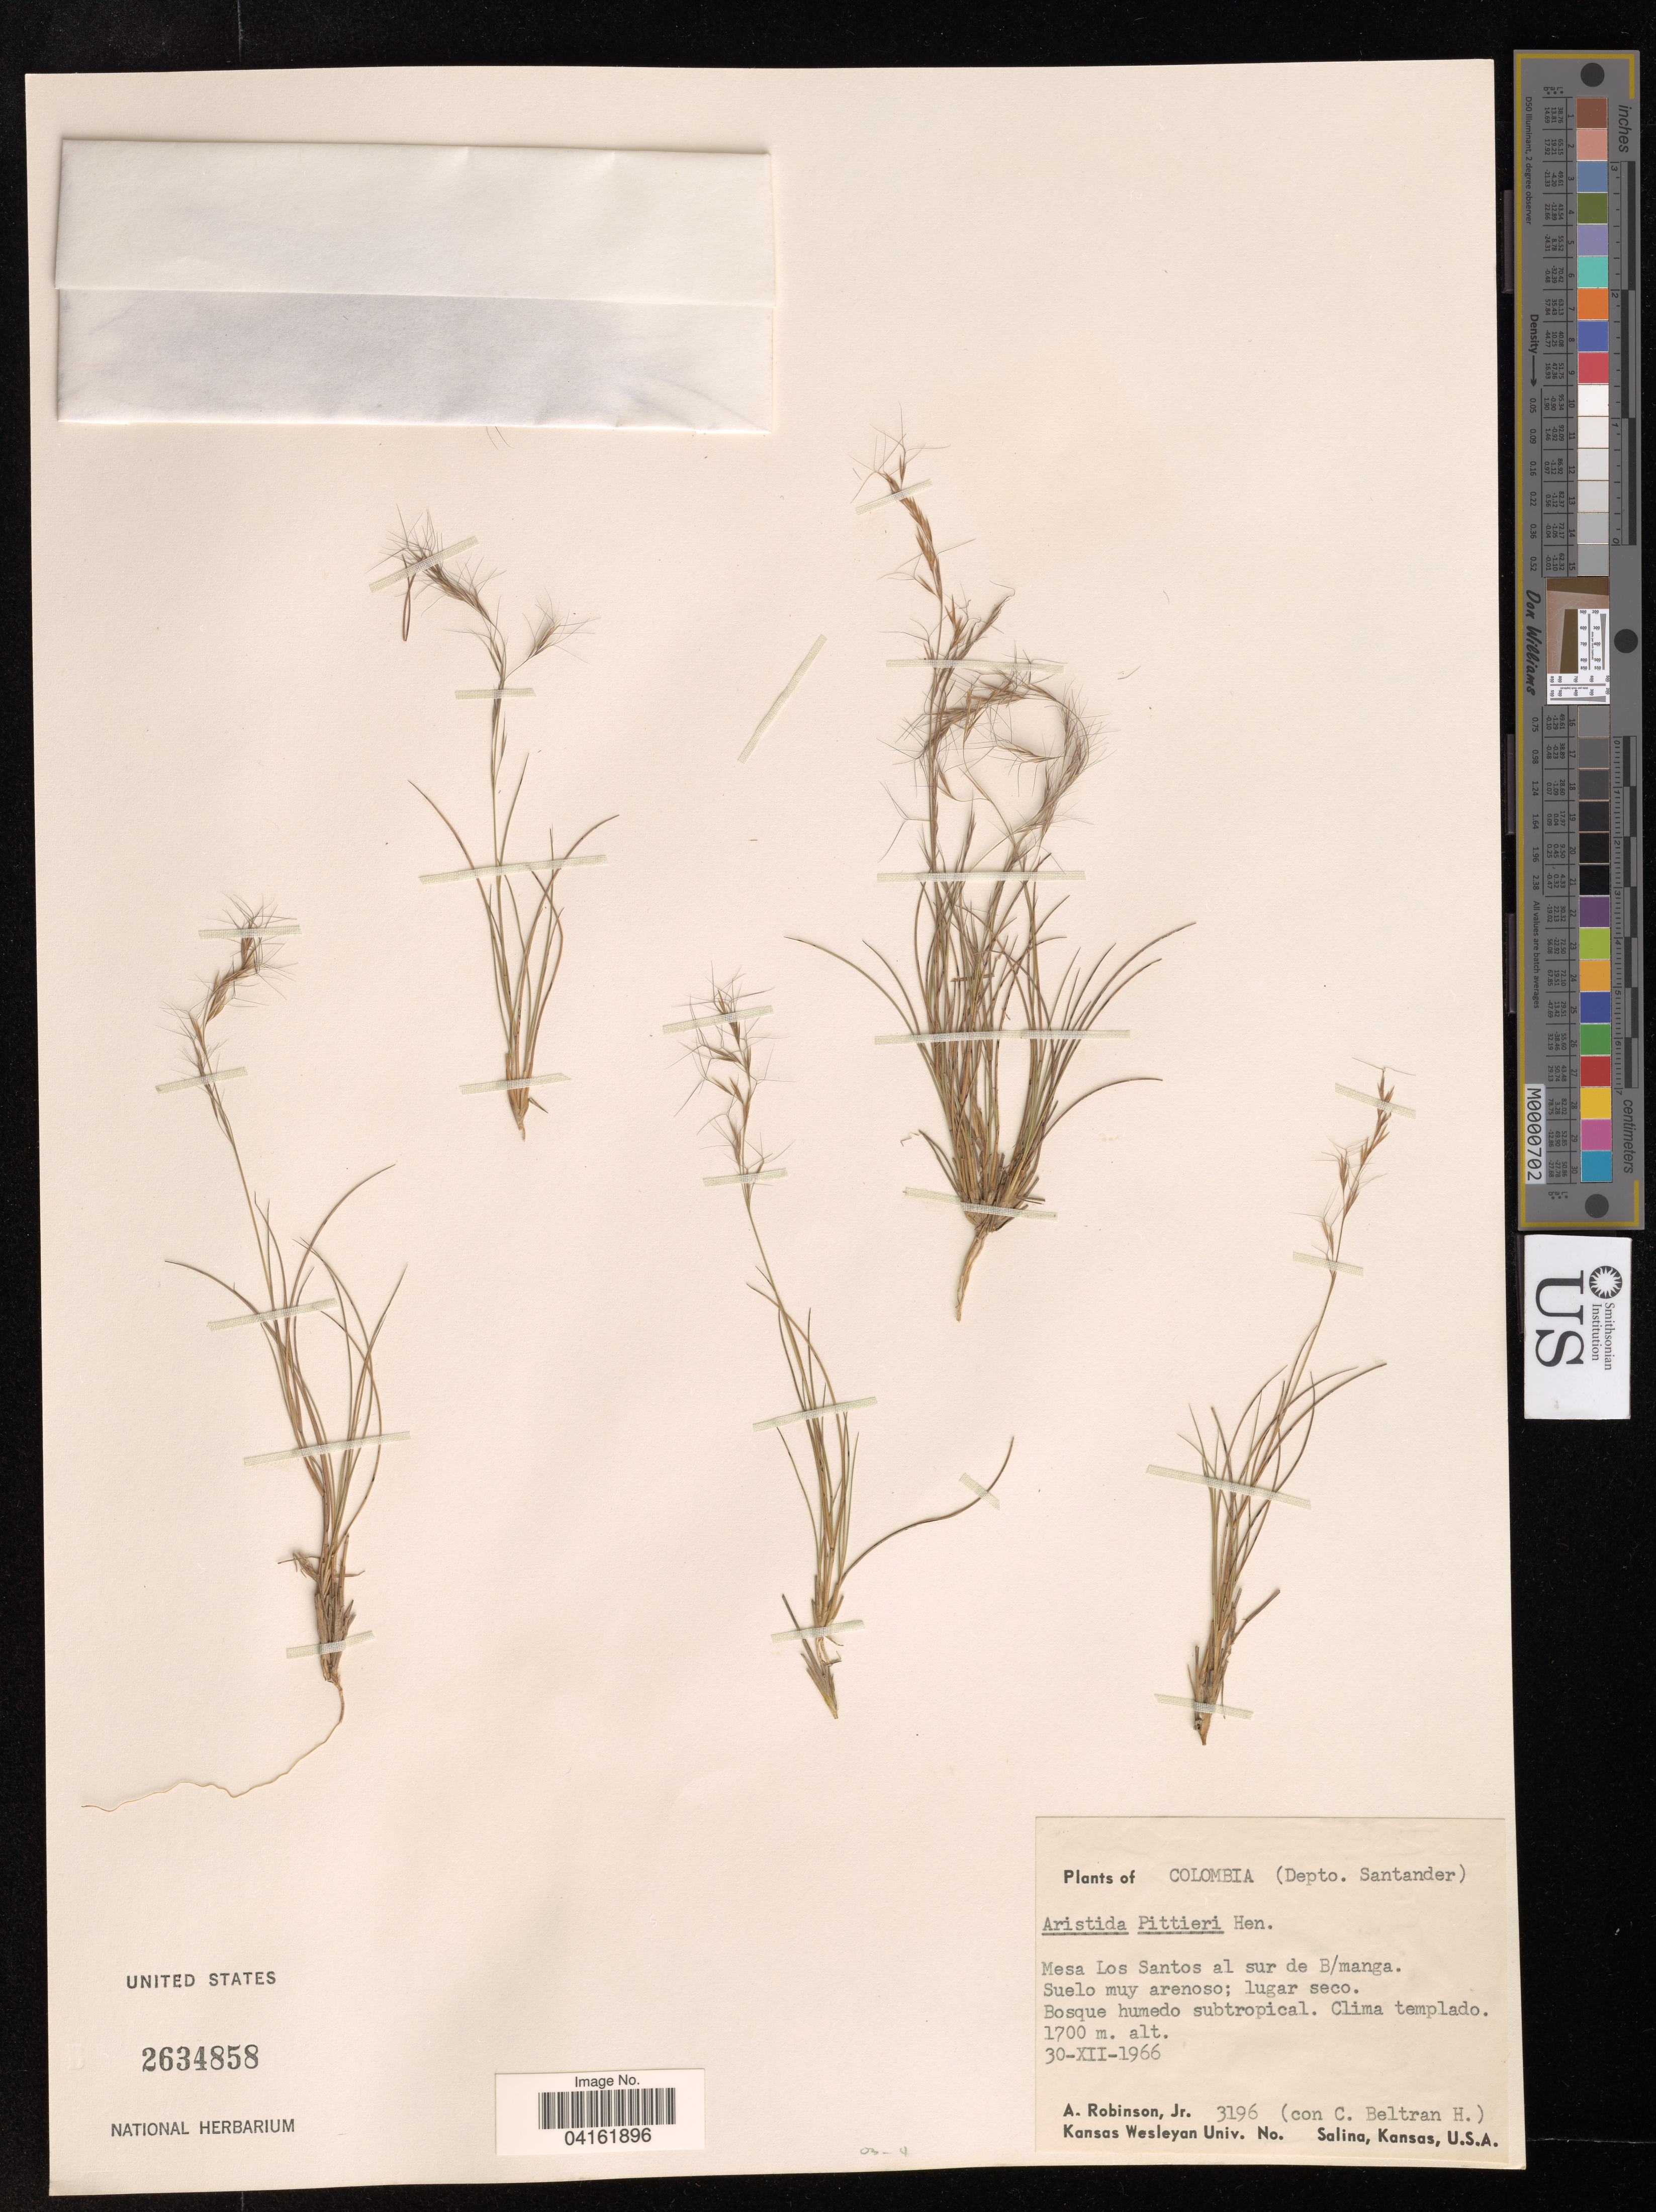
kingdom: Plantae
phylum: Tracheophyta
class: Liliopsida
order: Poales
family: Poaceae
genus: Aristida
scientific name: Aristida pittieri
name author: Henr.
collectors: A. Robinson Jr.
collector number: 3196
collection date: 1966-12-30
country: Colombia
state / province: Santander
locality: Mesa Los Santos al sur de B/manga.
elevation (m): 1700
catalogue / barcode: US 2634858